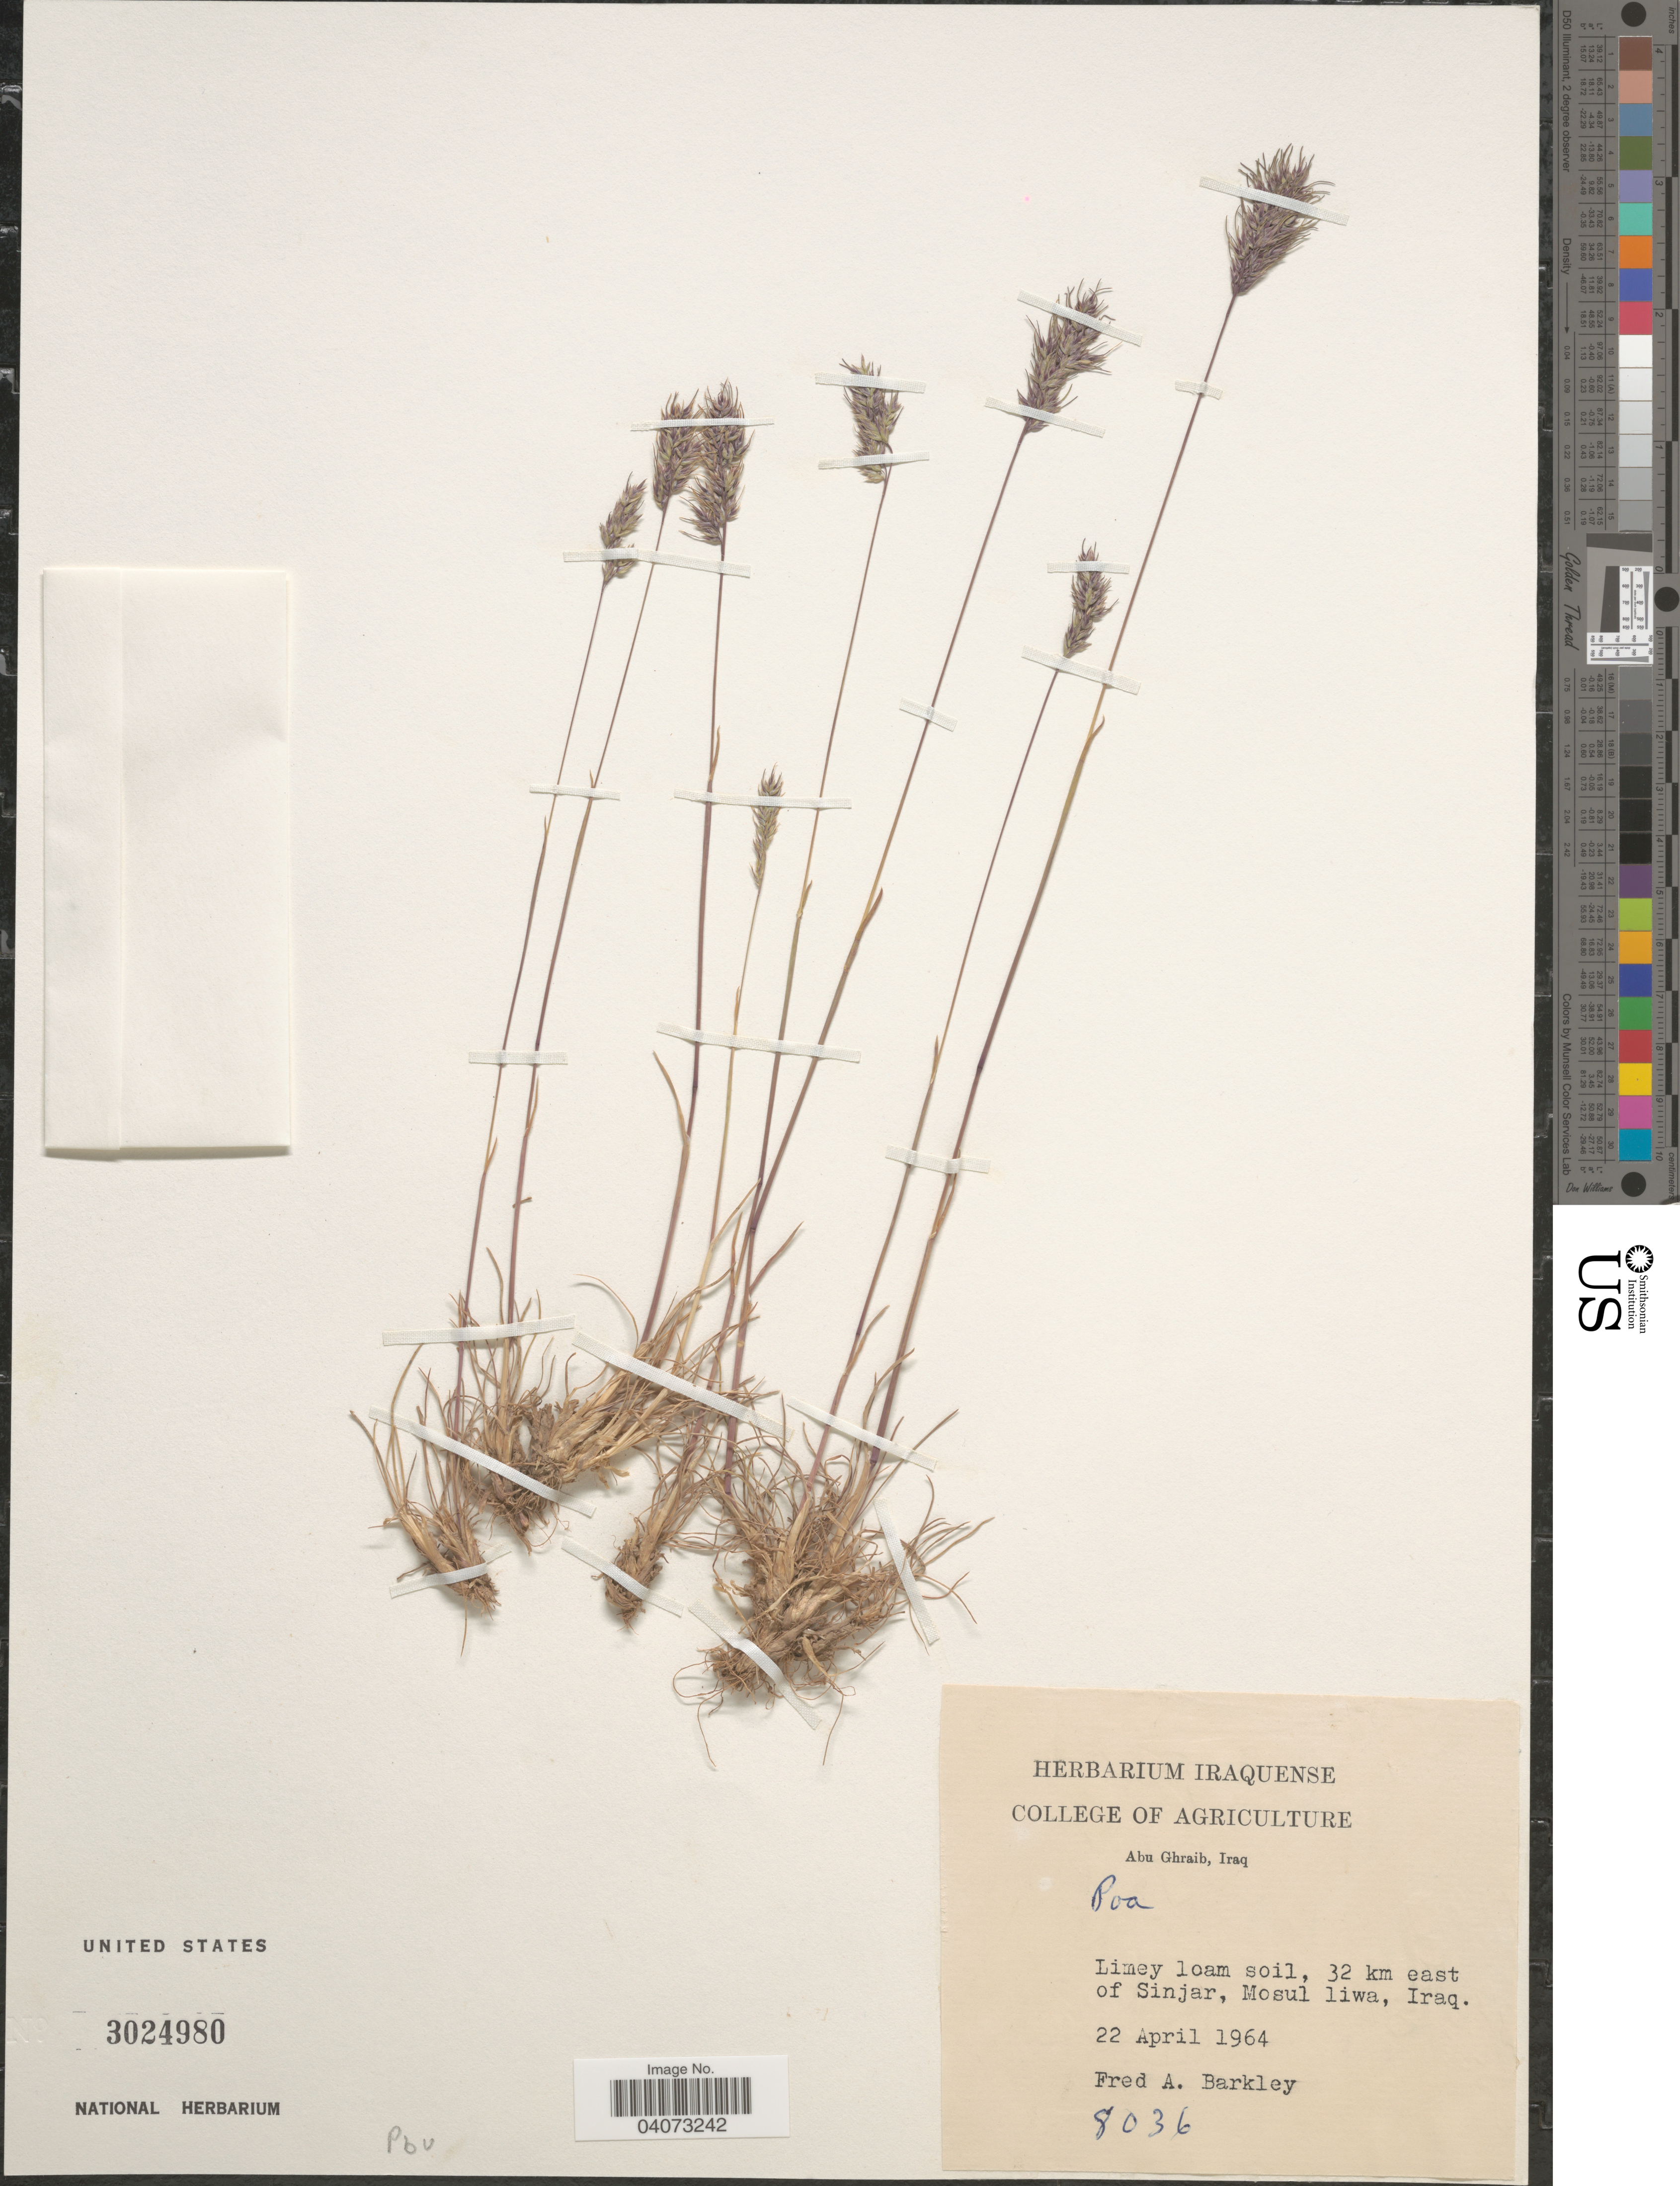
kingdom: Plantae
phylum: Tracheophyta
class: Liliopsida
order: Poales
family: Poaceae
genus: Poa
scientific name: Poa bulbosa subsp. bulbosa var. vivipara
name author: Koeler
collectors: F. A. Barkley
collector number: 8036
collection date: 1964-04-22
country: Iraq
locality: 32 km east of Sinjar, Mosul liwa.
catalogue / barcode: US 3024980